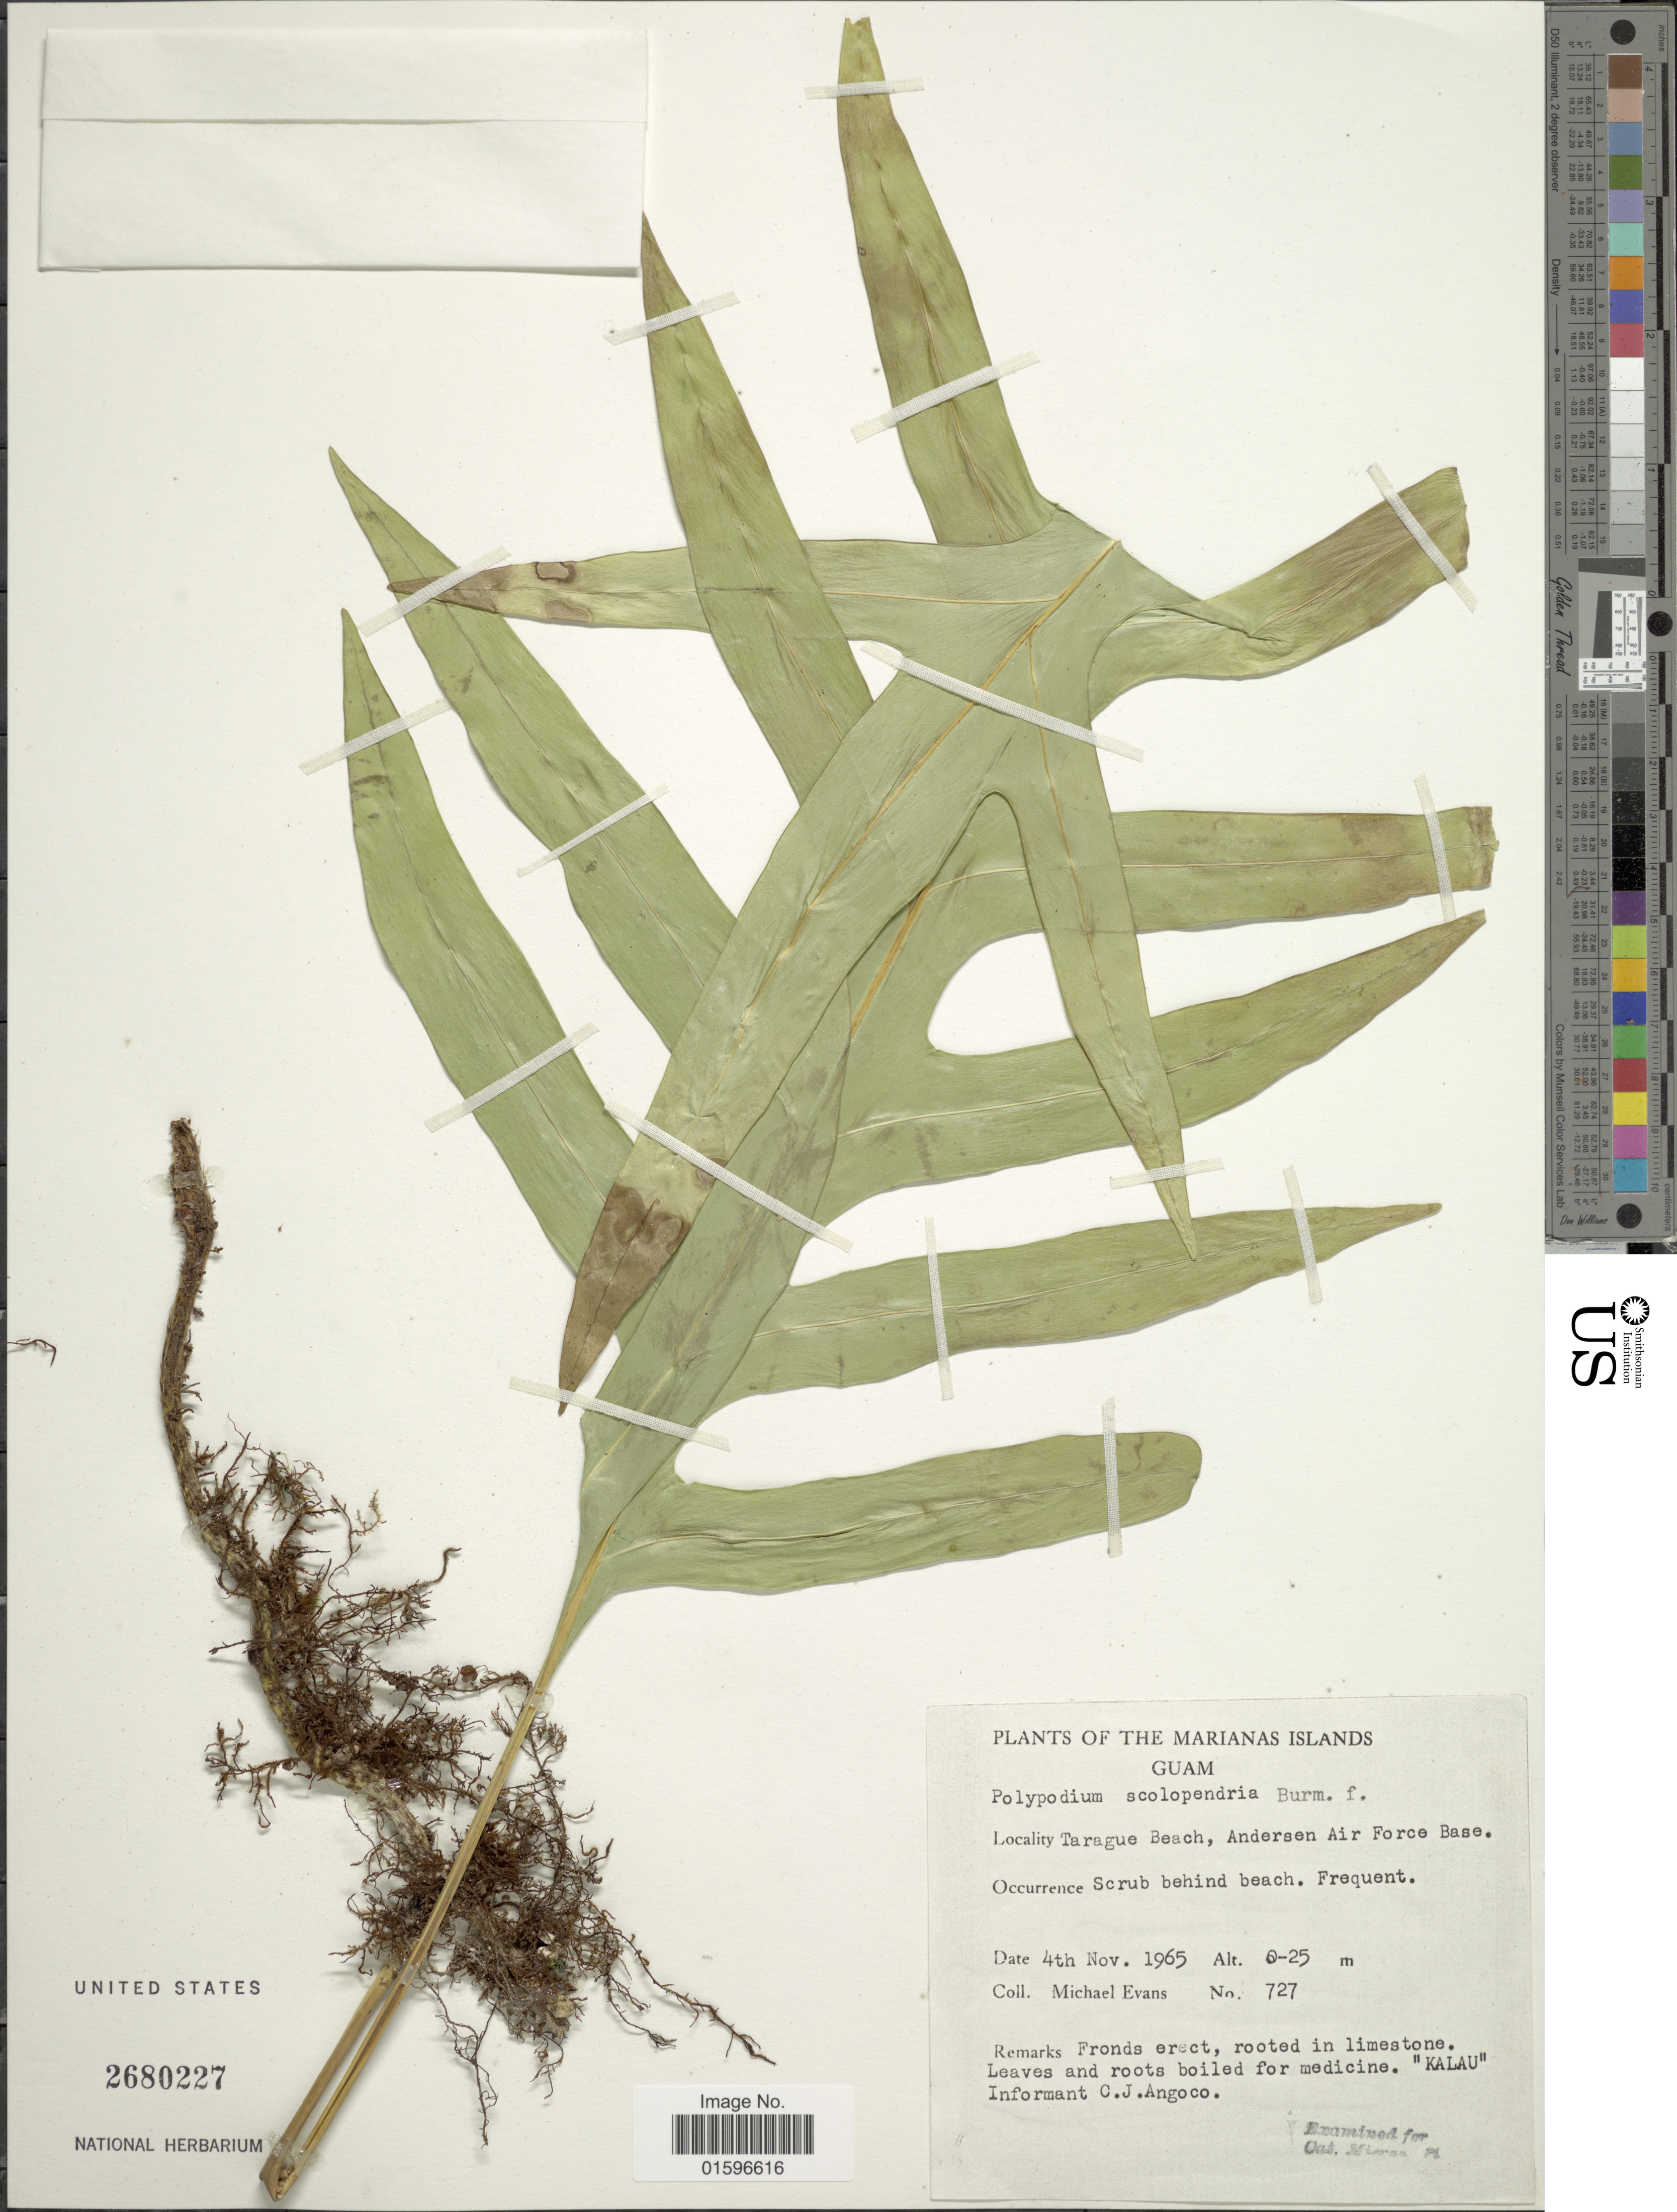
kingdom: Plantae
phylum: Tracheophyta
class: Polypodiopsida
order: Polypodiales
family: Polypodiaceae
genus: Polypodium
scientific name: Polypodium scolopendria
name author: Burm. f.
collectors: M. Evans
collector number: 727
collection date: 1965-11-04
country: Guam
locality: Marianas Islands, Guam, Tarague Beach, Andersen Air Force Base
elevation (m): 0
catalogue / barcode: US 2680227